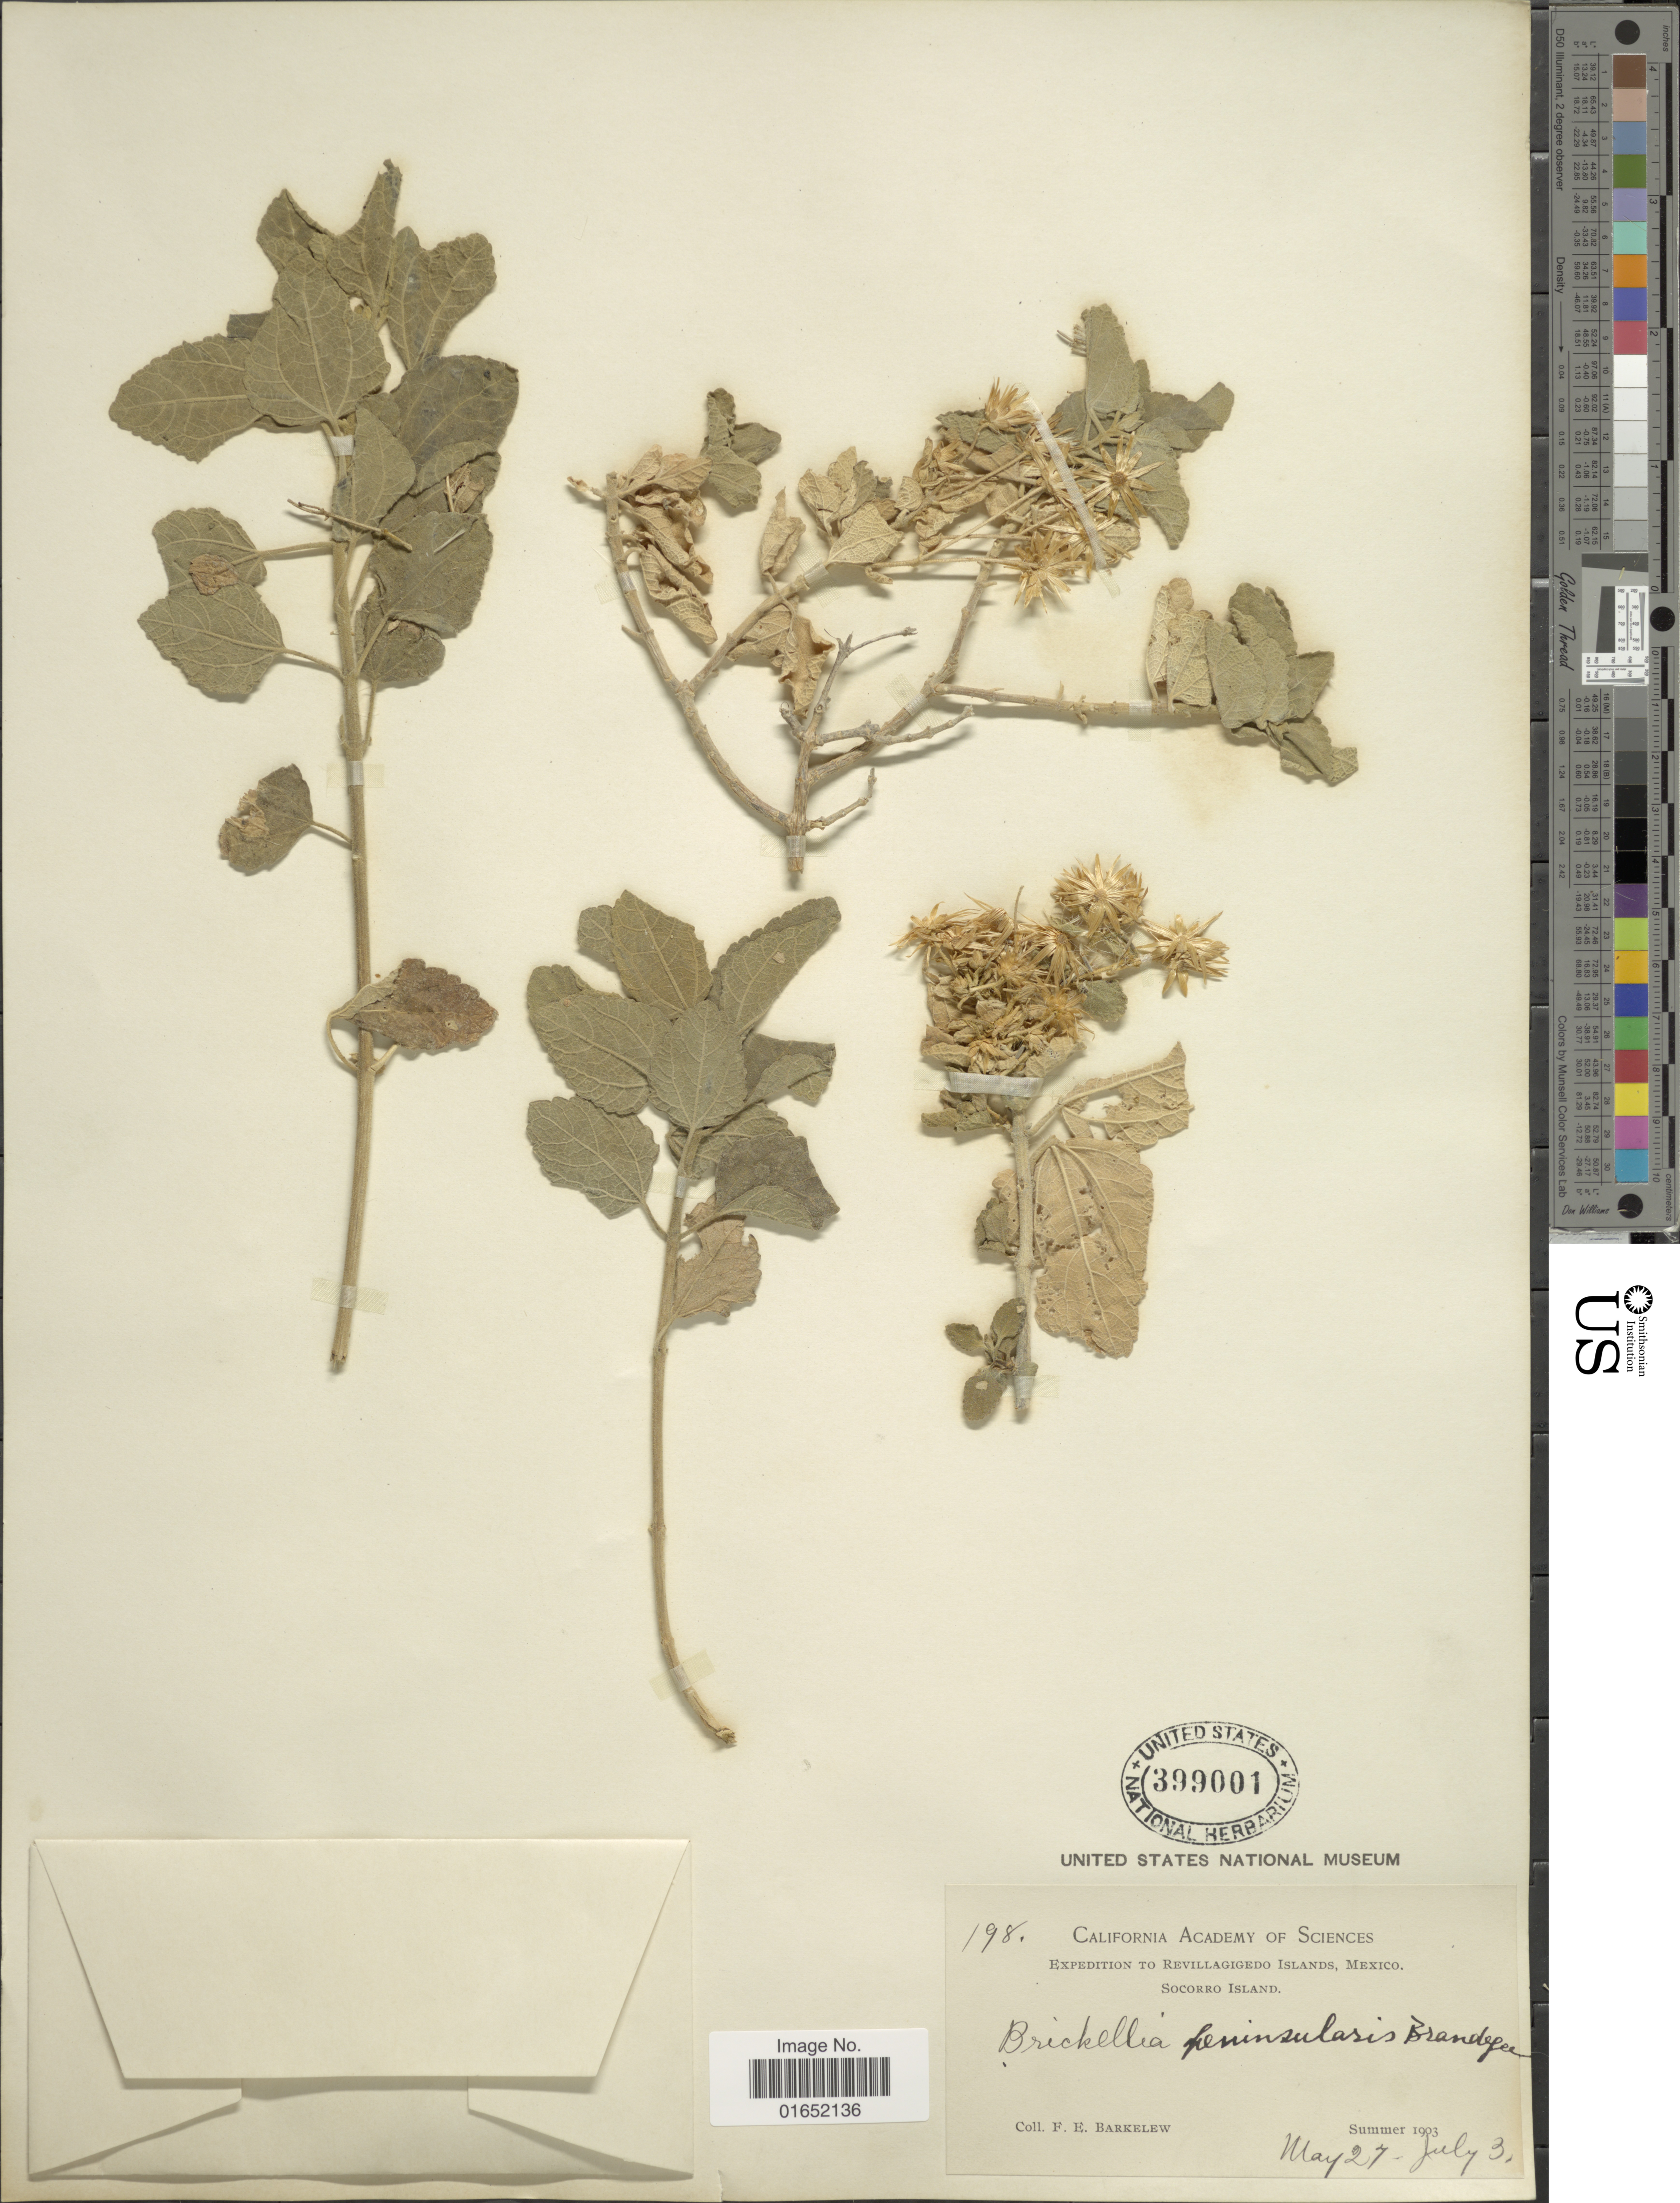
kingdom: Plantae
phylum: Tracheophyta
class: Magnoliopsida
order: Asterales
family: Asteraceae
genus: Brickellia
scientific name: Brickellia peninsularis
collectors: F. Barkelew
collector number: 198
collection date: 1903-05-27/1903-07-03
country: Mexico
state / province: Colima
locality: Revillagigedo Islands, Socorro Island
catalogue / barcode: US 399001